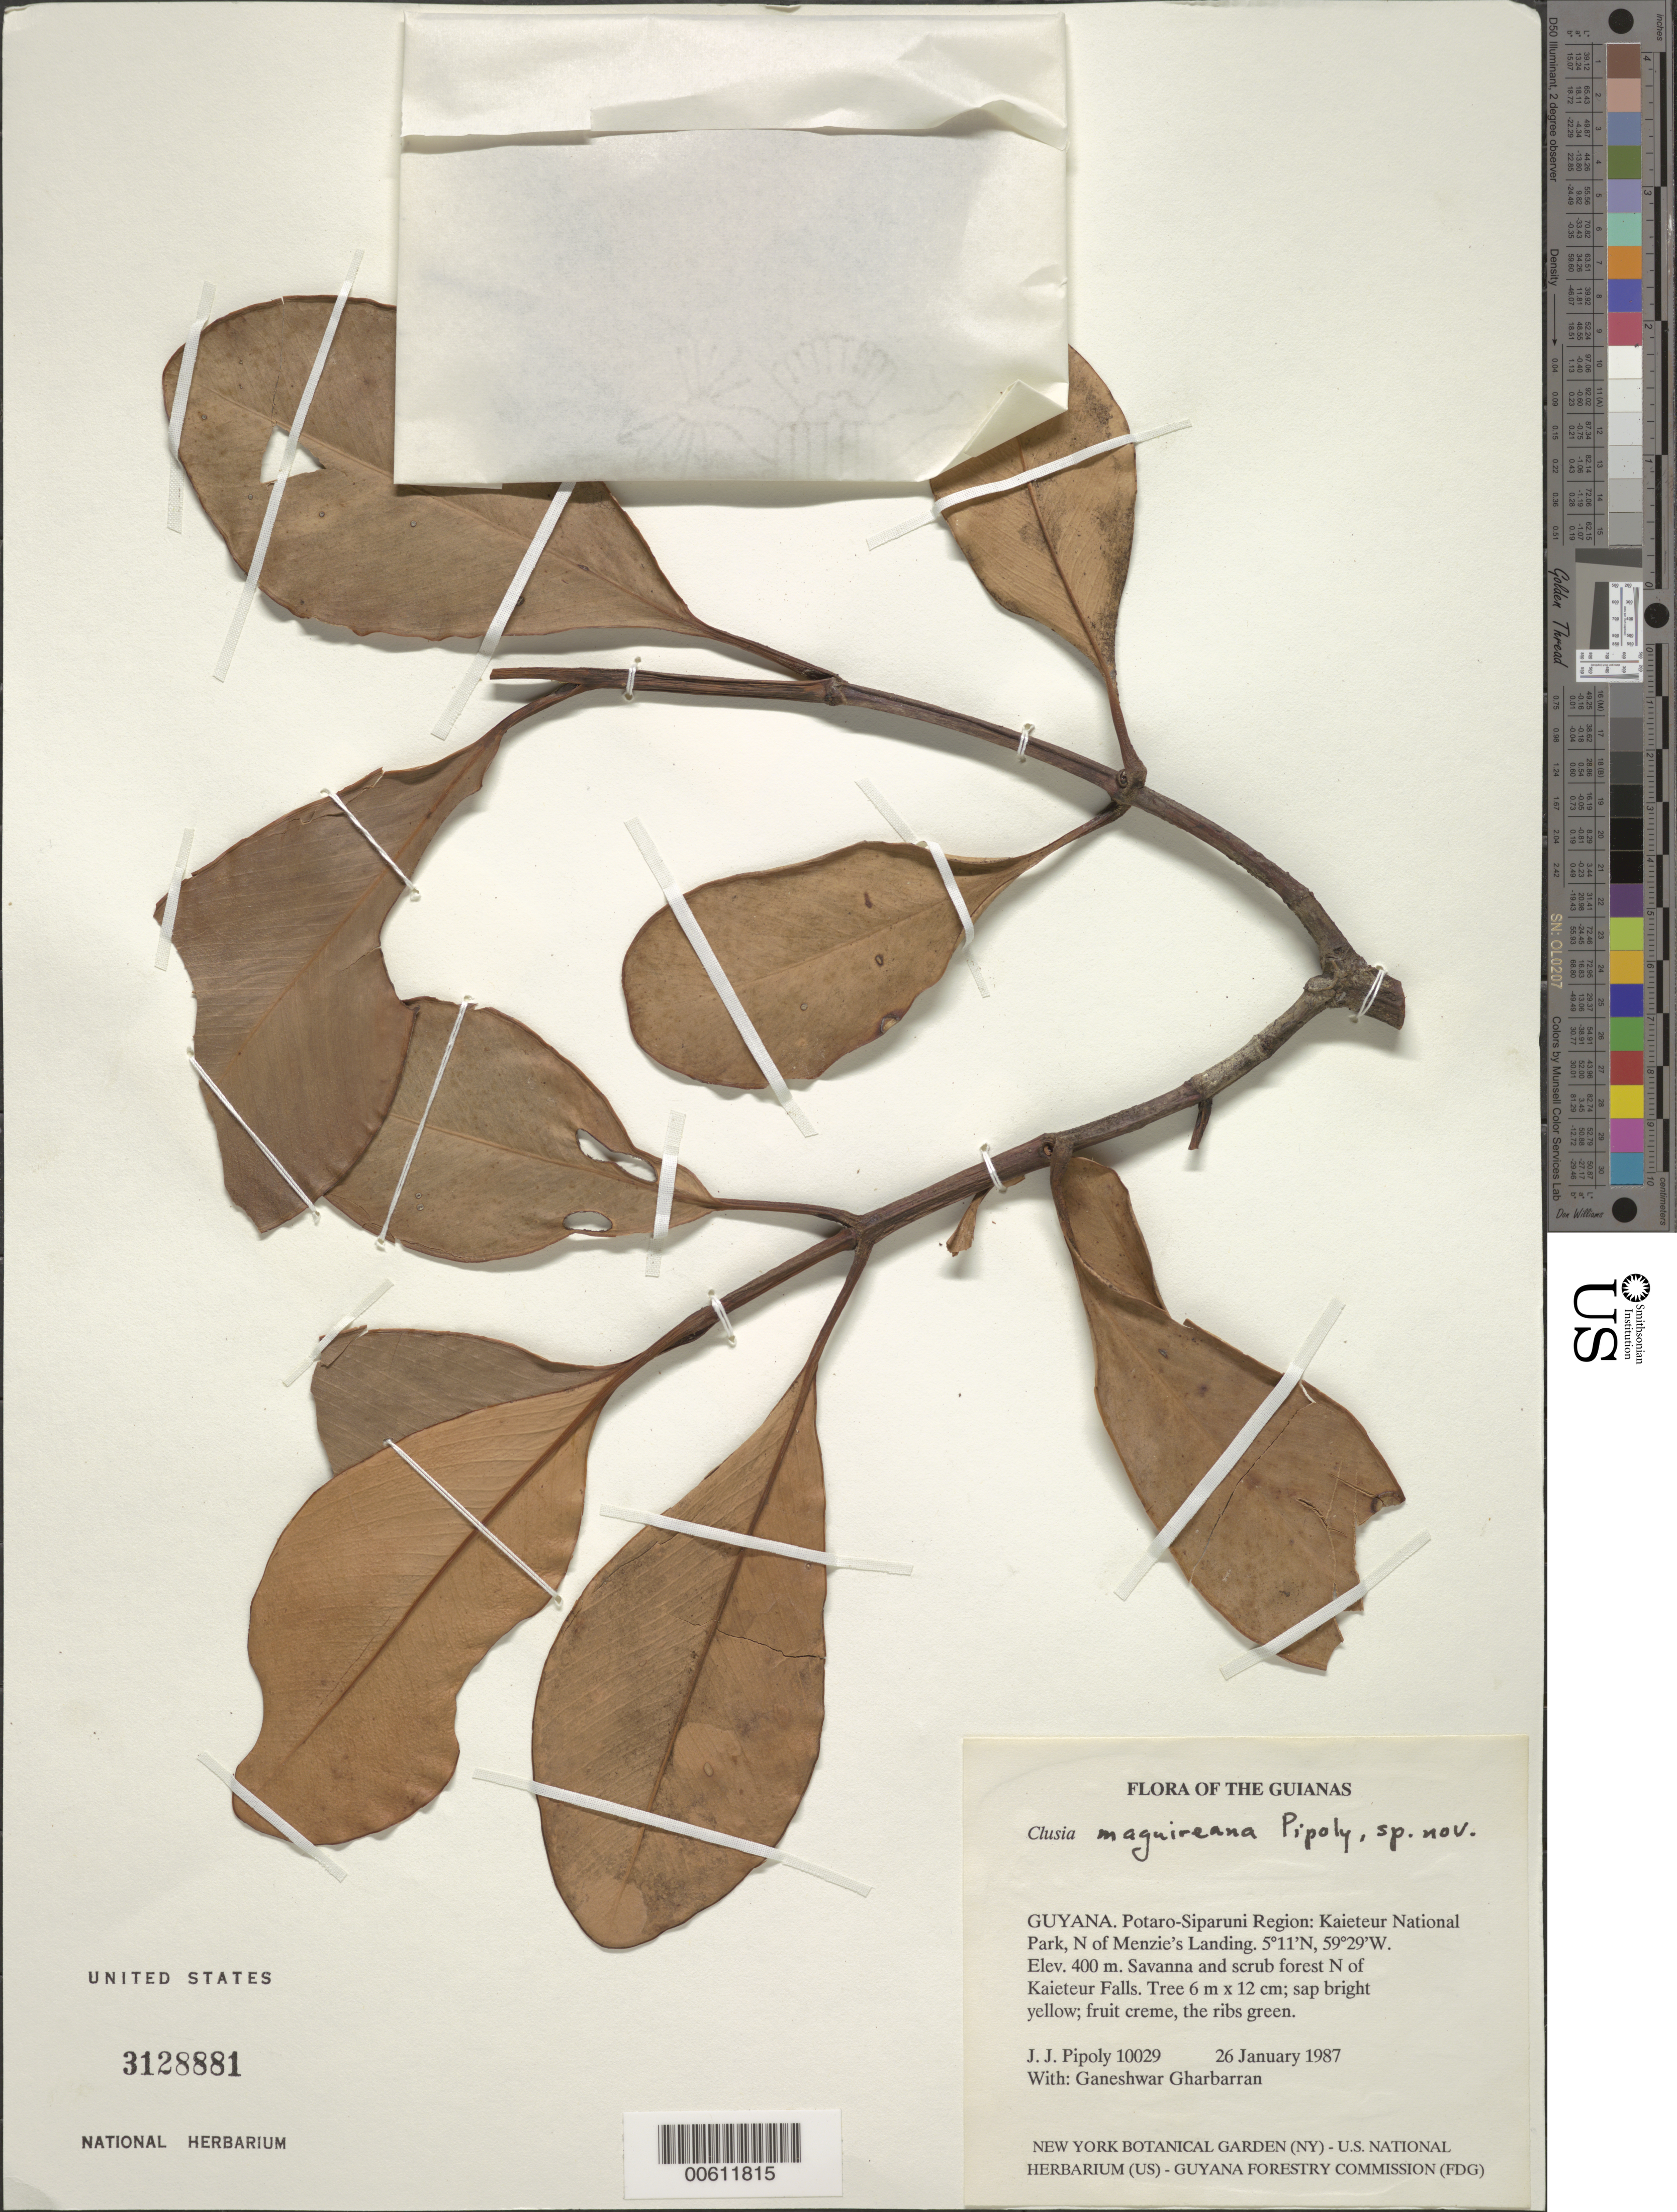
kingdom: Plantae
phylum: Tracheophyta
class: Magnoliopsida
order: Malpighiales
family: Clusiaceae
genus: Clusia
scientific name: Clusia maguireana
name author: Pipoly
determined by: Pipoly, J. J., III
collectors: J. J. Pipoly & G. Gharbarran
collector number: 10029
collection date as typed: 26 January 1987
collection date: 1987-01-26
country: Guyana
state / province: Potaro-Siparuni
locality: Kaieteur National Park; N of Menzie's Landing and Kaieteur Falls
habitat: Savanna and scrub forest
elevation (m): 400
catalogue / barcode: US 3128881